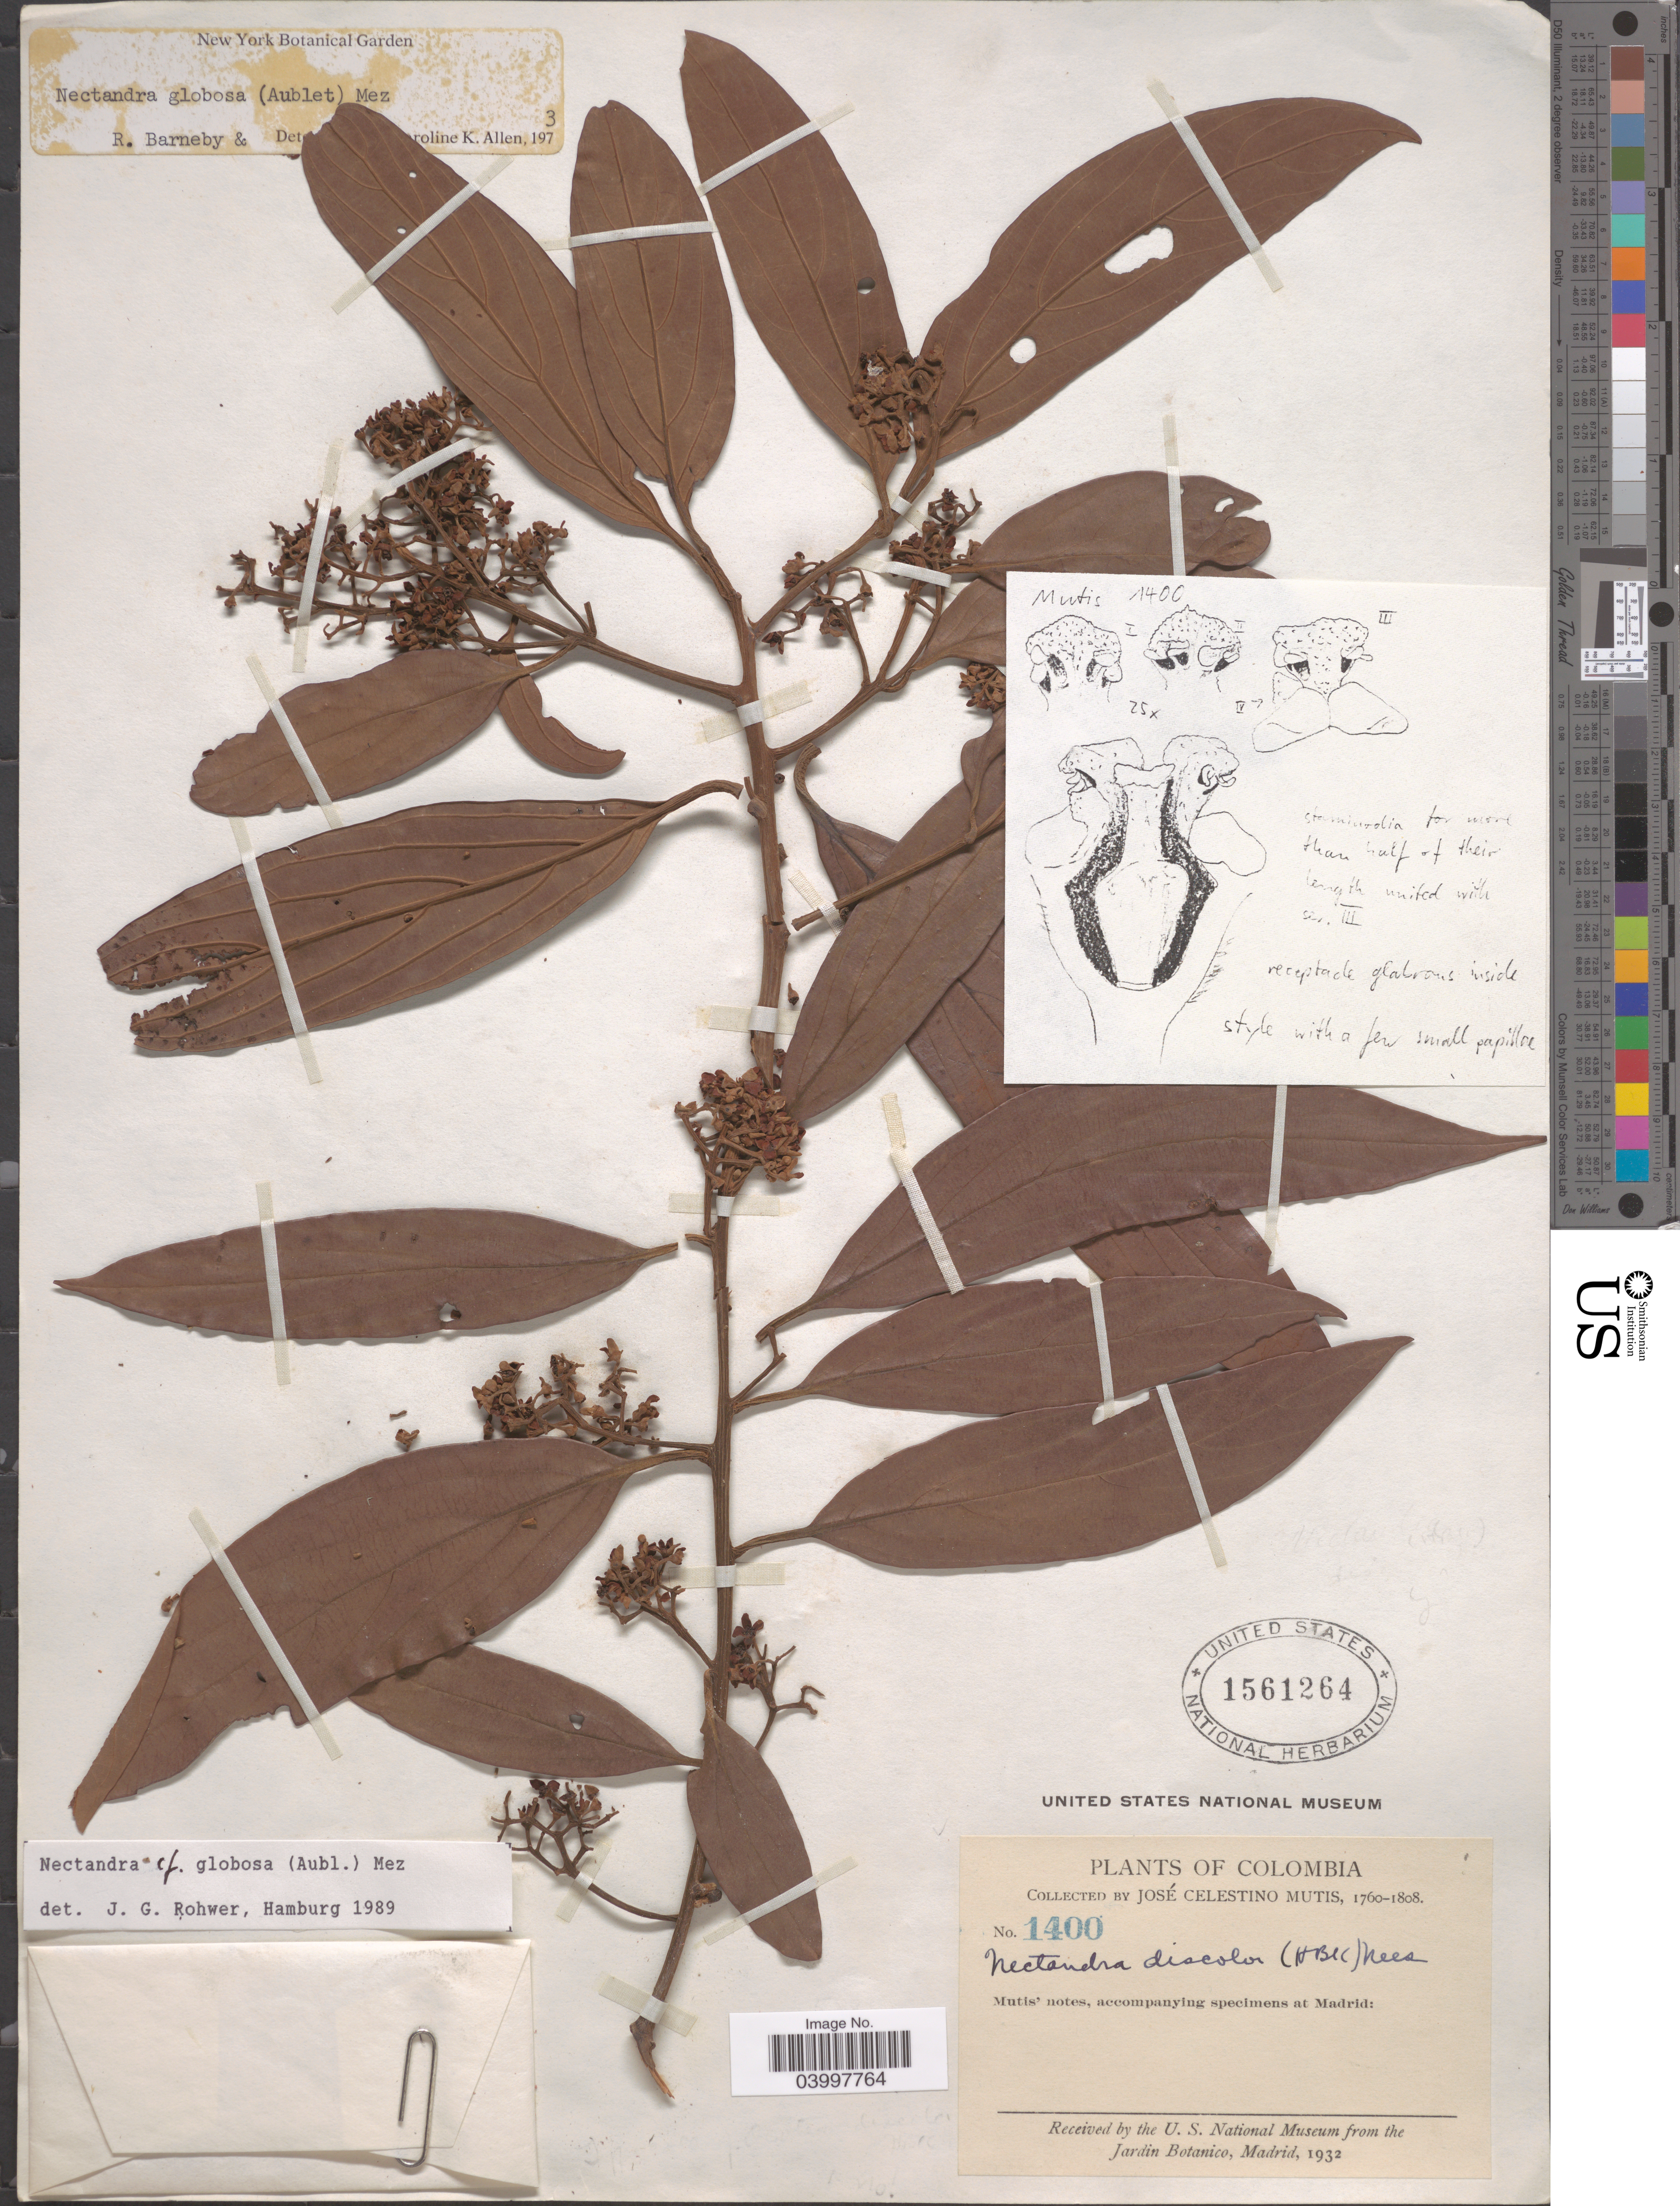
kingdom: Plantae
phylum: Tracheophyta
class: Magnoliopsida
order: Laurales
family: Lauraceae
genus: Nectandra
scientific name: Nectandra globosa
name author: (Aubl.) Mez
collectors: J. C. B. Mutis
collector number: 1400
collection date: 1760/1808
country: Colombia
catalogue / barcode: US 1561264